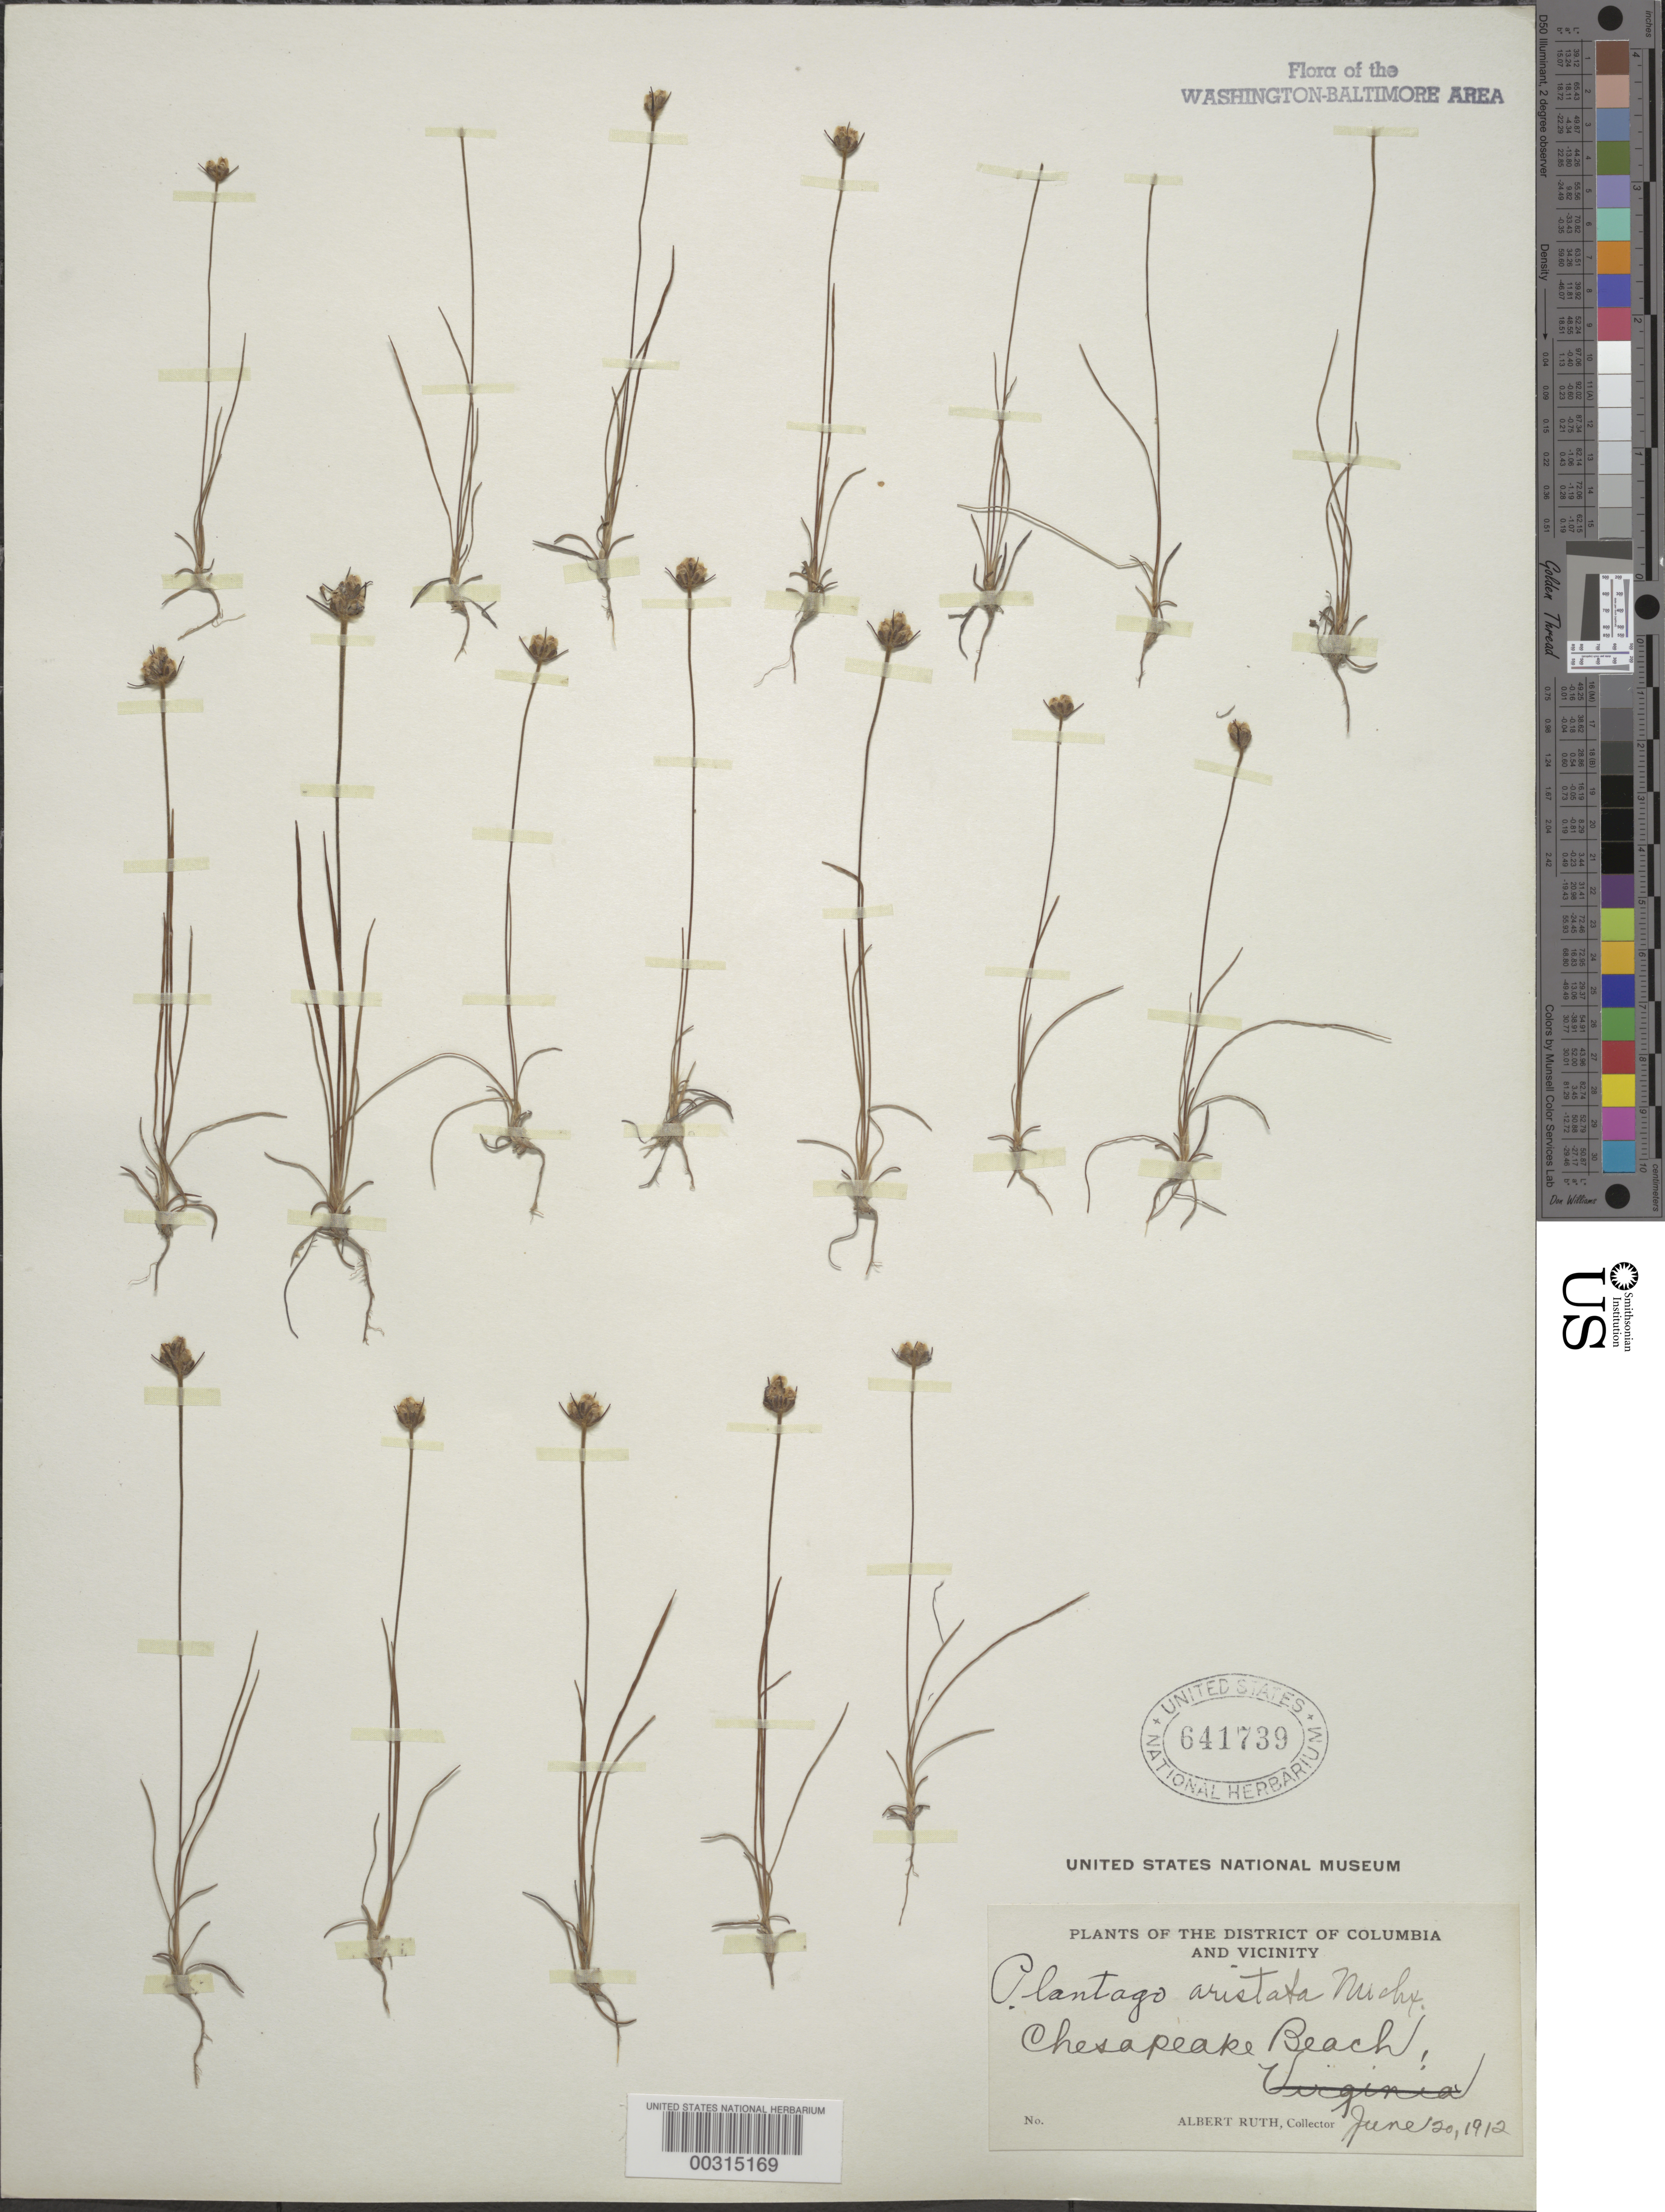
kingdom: Plantae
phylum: Tracheophyta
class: Magnoliopsida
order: Lamiales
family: Plantaginaceae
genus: Plantago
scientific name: Plantago aristata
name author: Michx.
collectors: A. Ruth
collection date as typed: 20 Jun 1912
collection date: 1912-06-20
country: United States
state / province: Maryland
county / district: Calvert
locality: Chesapeake Beach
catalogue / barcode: US 641739